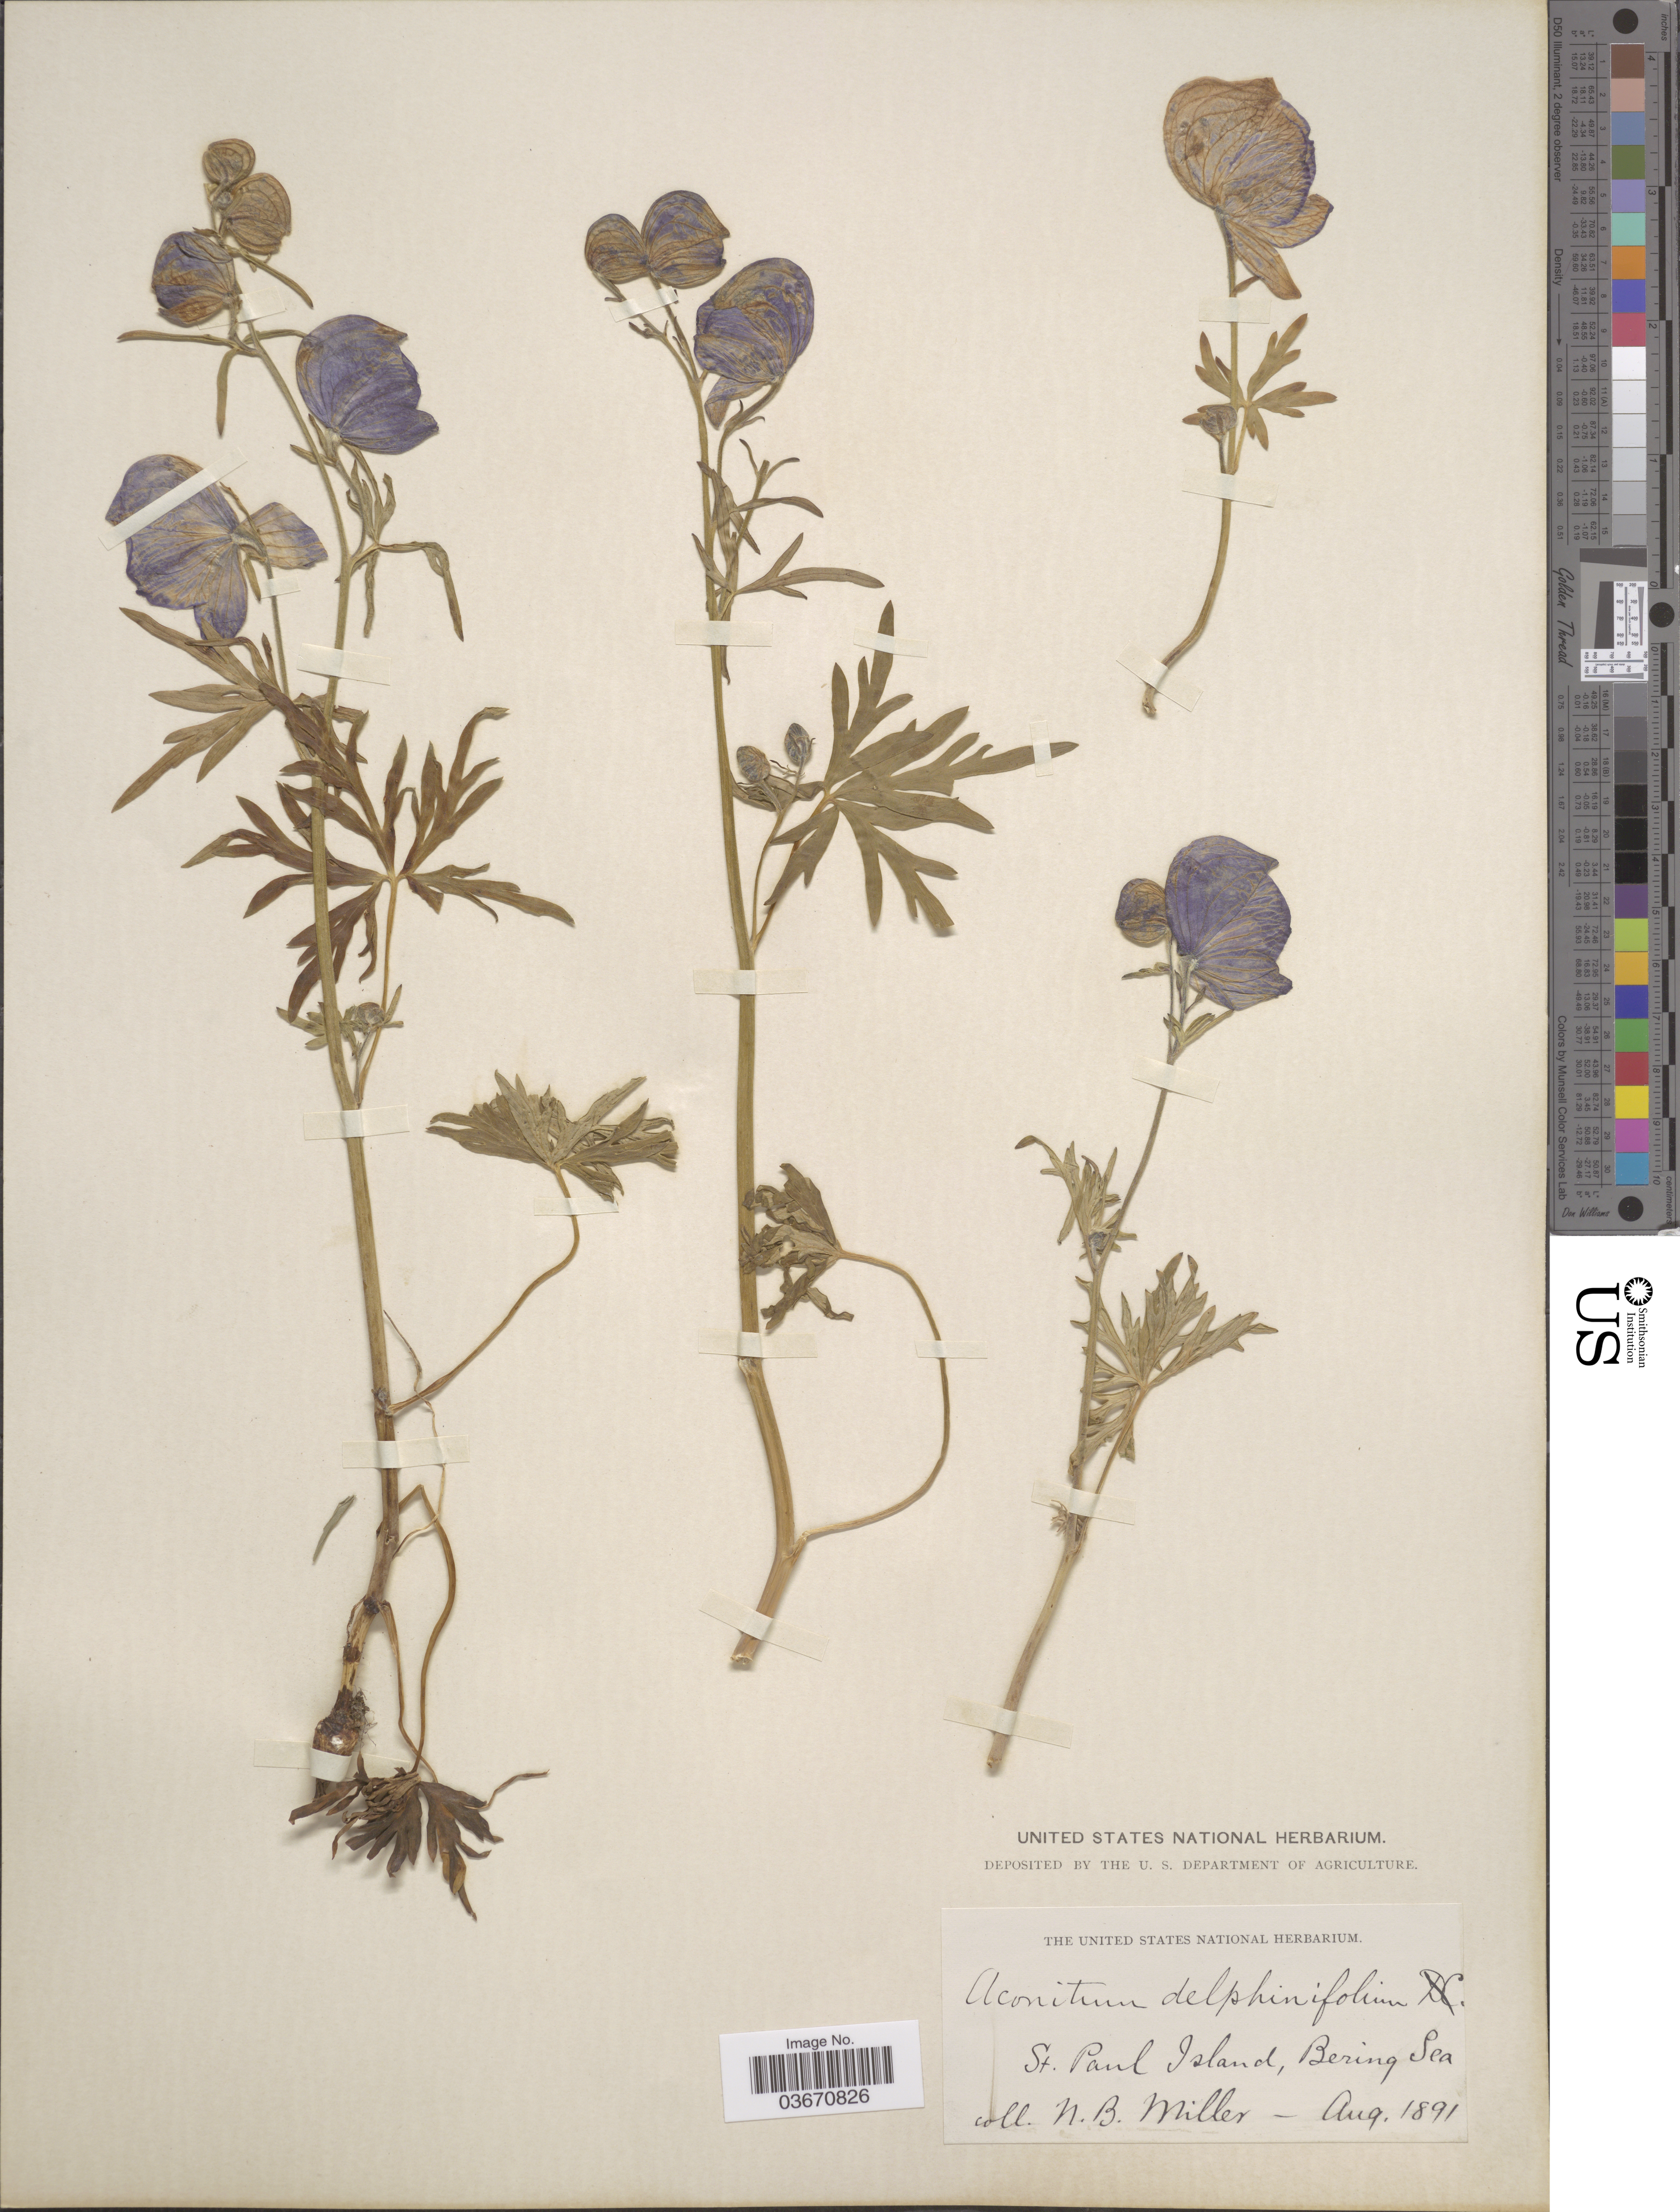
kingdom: Plantae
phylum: Tracheophyta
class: Magnoliopsida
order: Ranunculales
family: Ranunculaceae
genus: Aconitum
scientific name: Aconitum delphinifolium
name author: DC.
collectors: N. Miller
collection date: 1891-08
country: United States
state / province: Alaska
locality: St. Paul Island, Bering Sea.